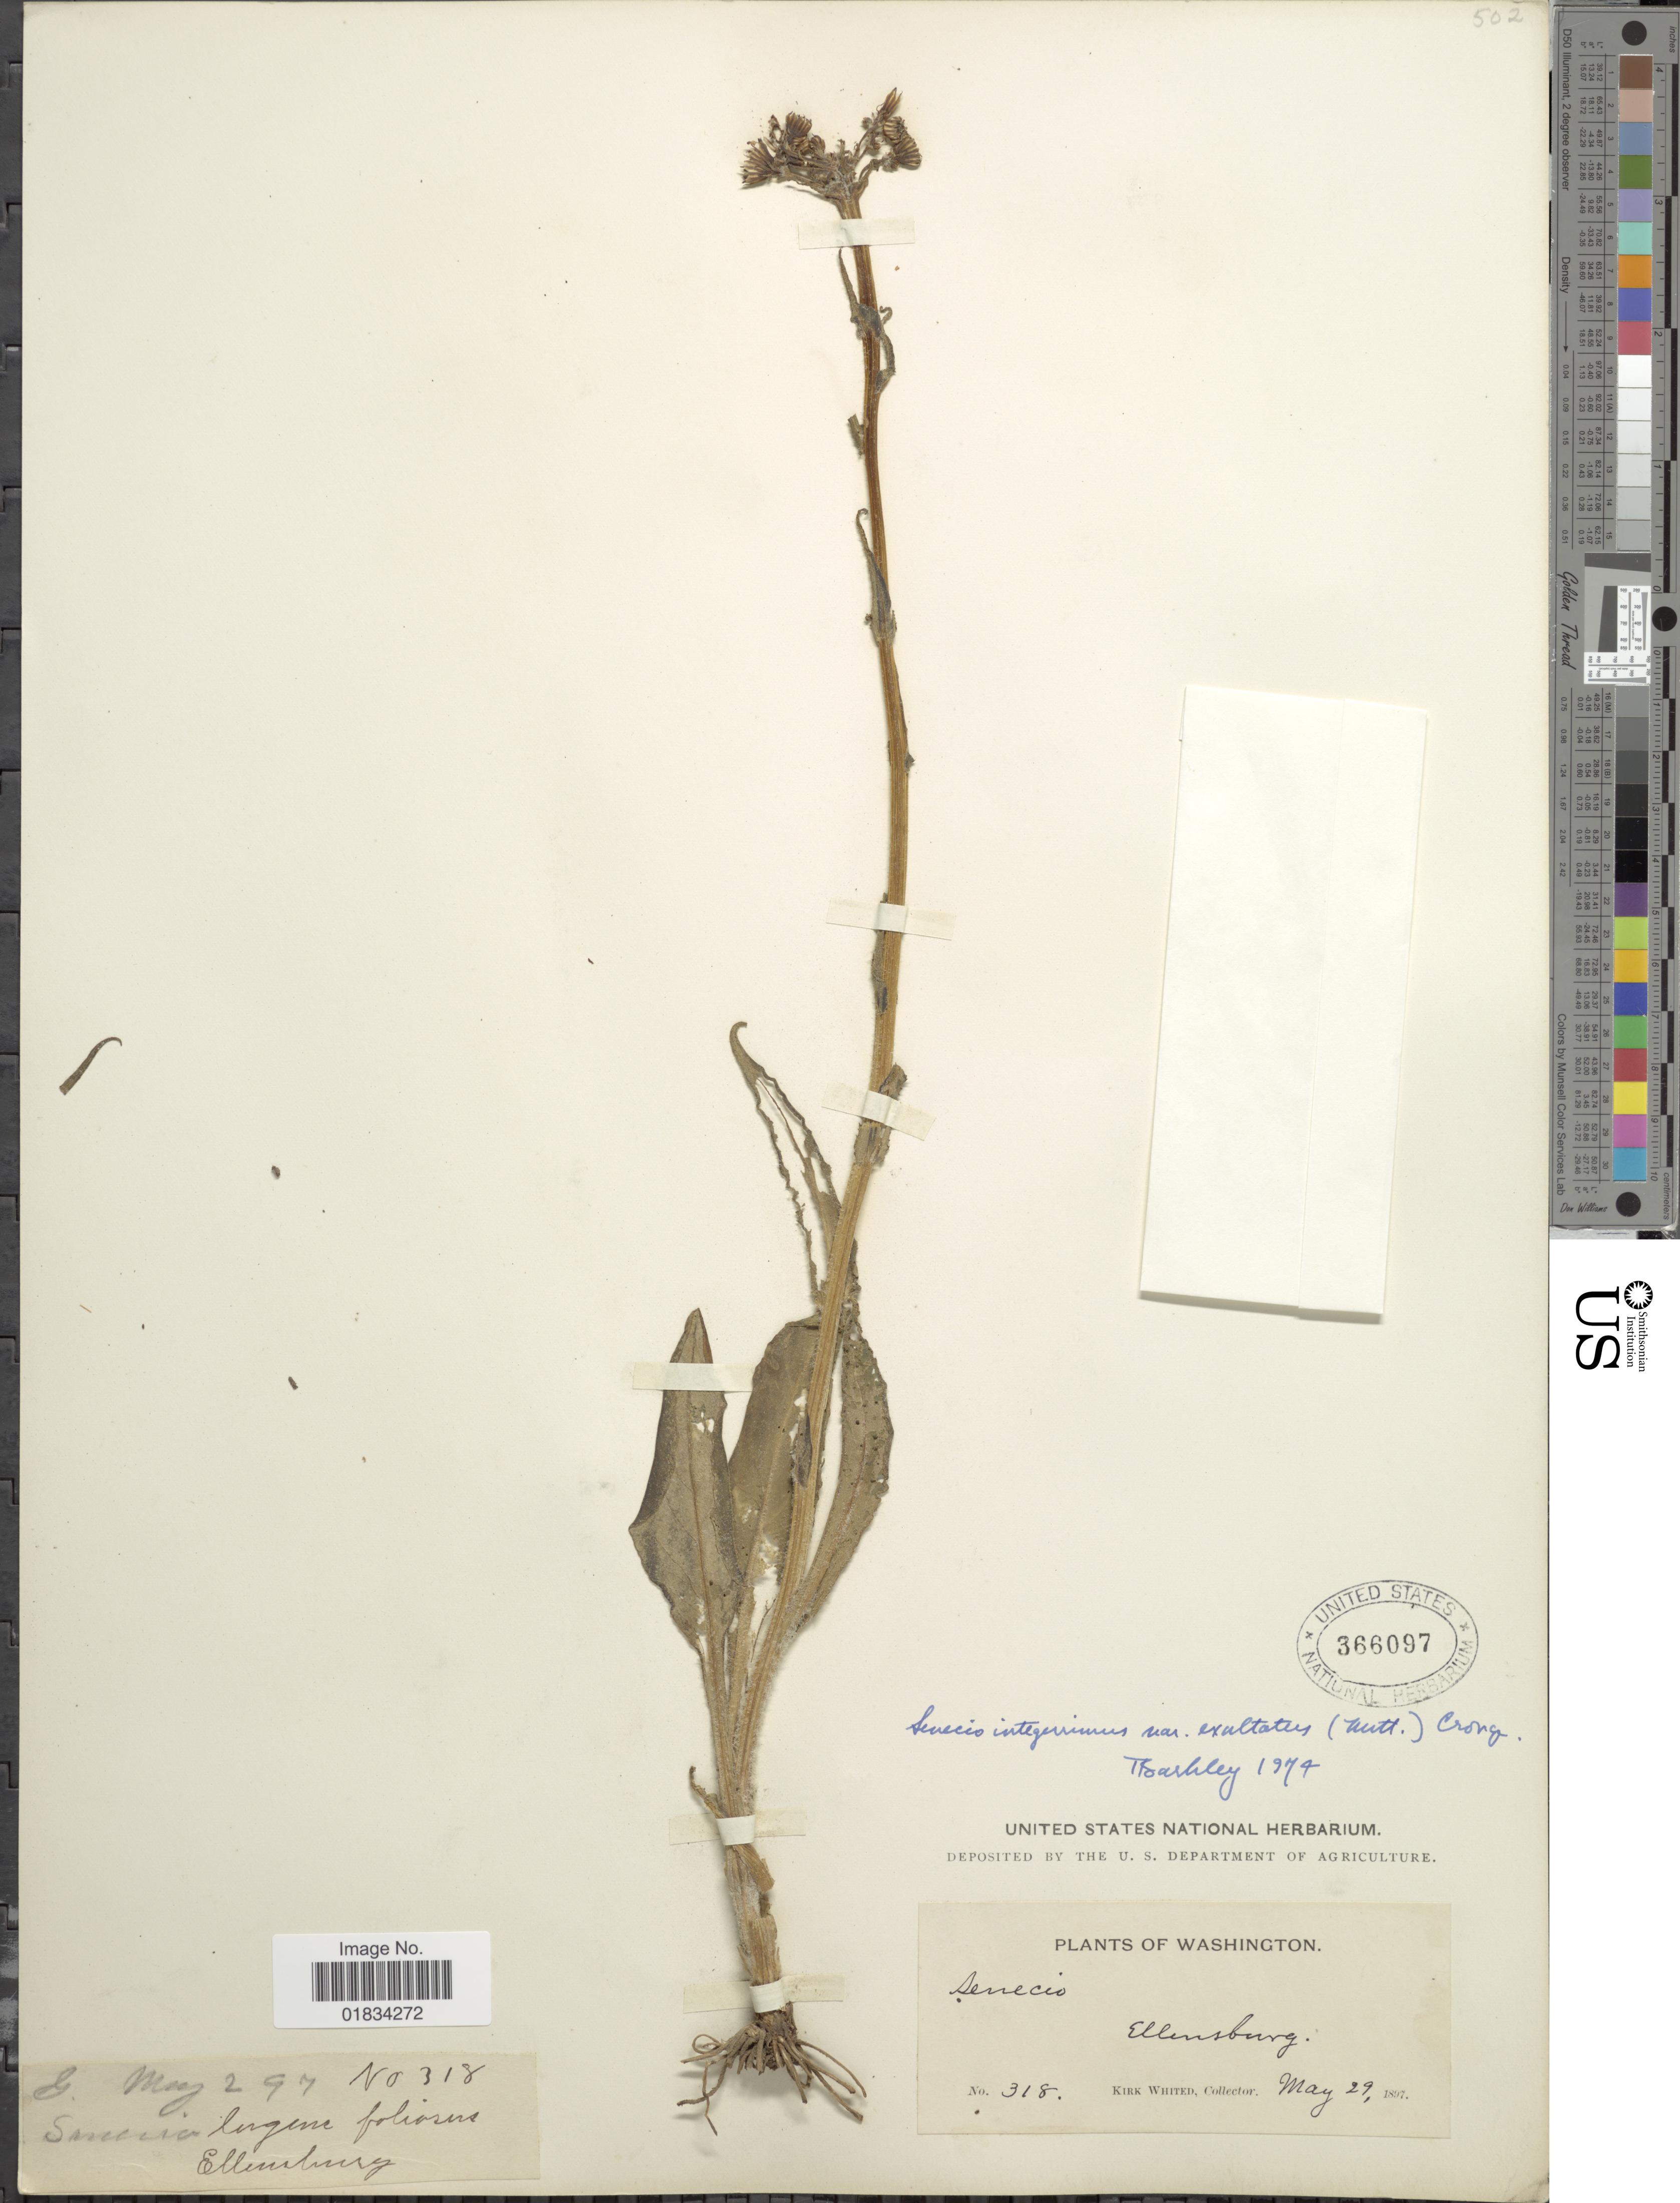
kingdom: Plantae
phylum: Tracheophyta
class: Magnoliopsida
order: Asterales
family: Asteraceae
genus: Senecio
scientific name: Senecio integerrimus var. exaltatus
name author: (Nutt.) Cronq.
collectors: K. Whited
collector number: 318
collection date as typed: Transcribed d/m/y: 2/5/97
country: United States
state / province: Washington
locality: Ellensberg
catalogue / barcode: US 366097